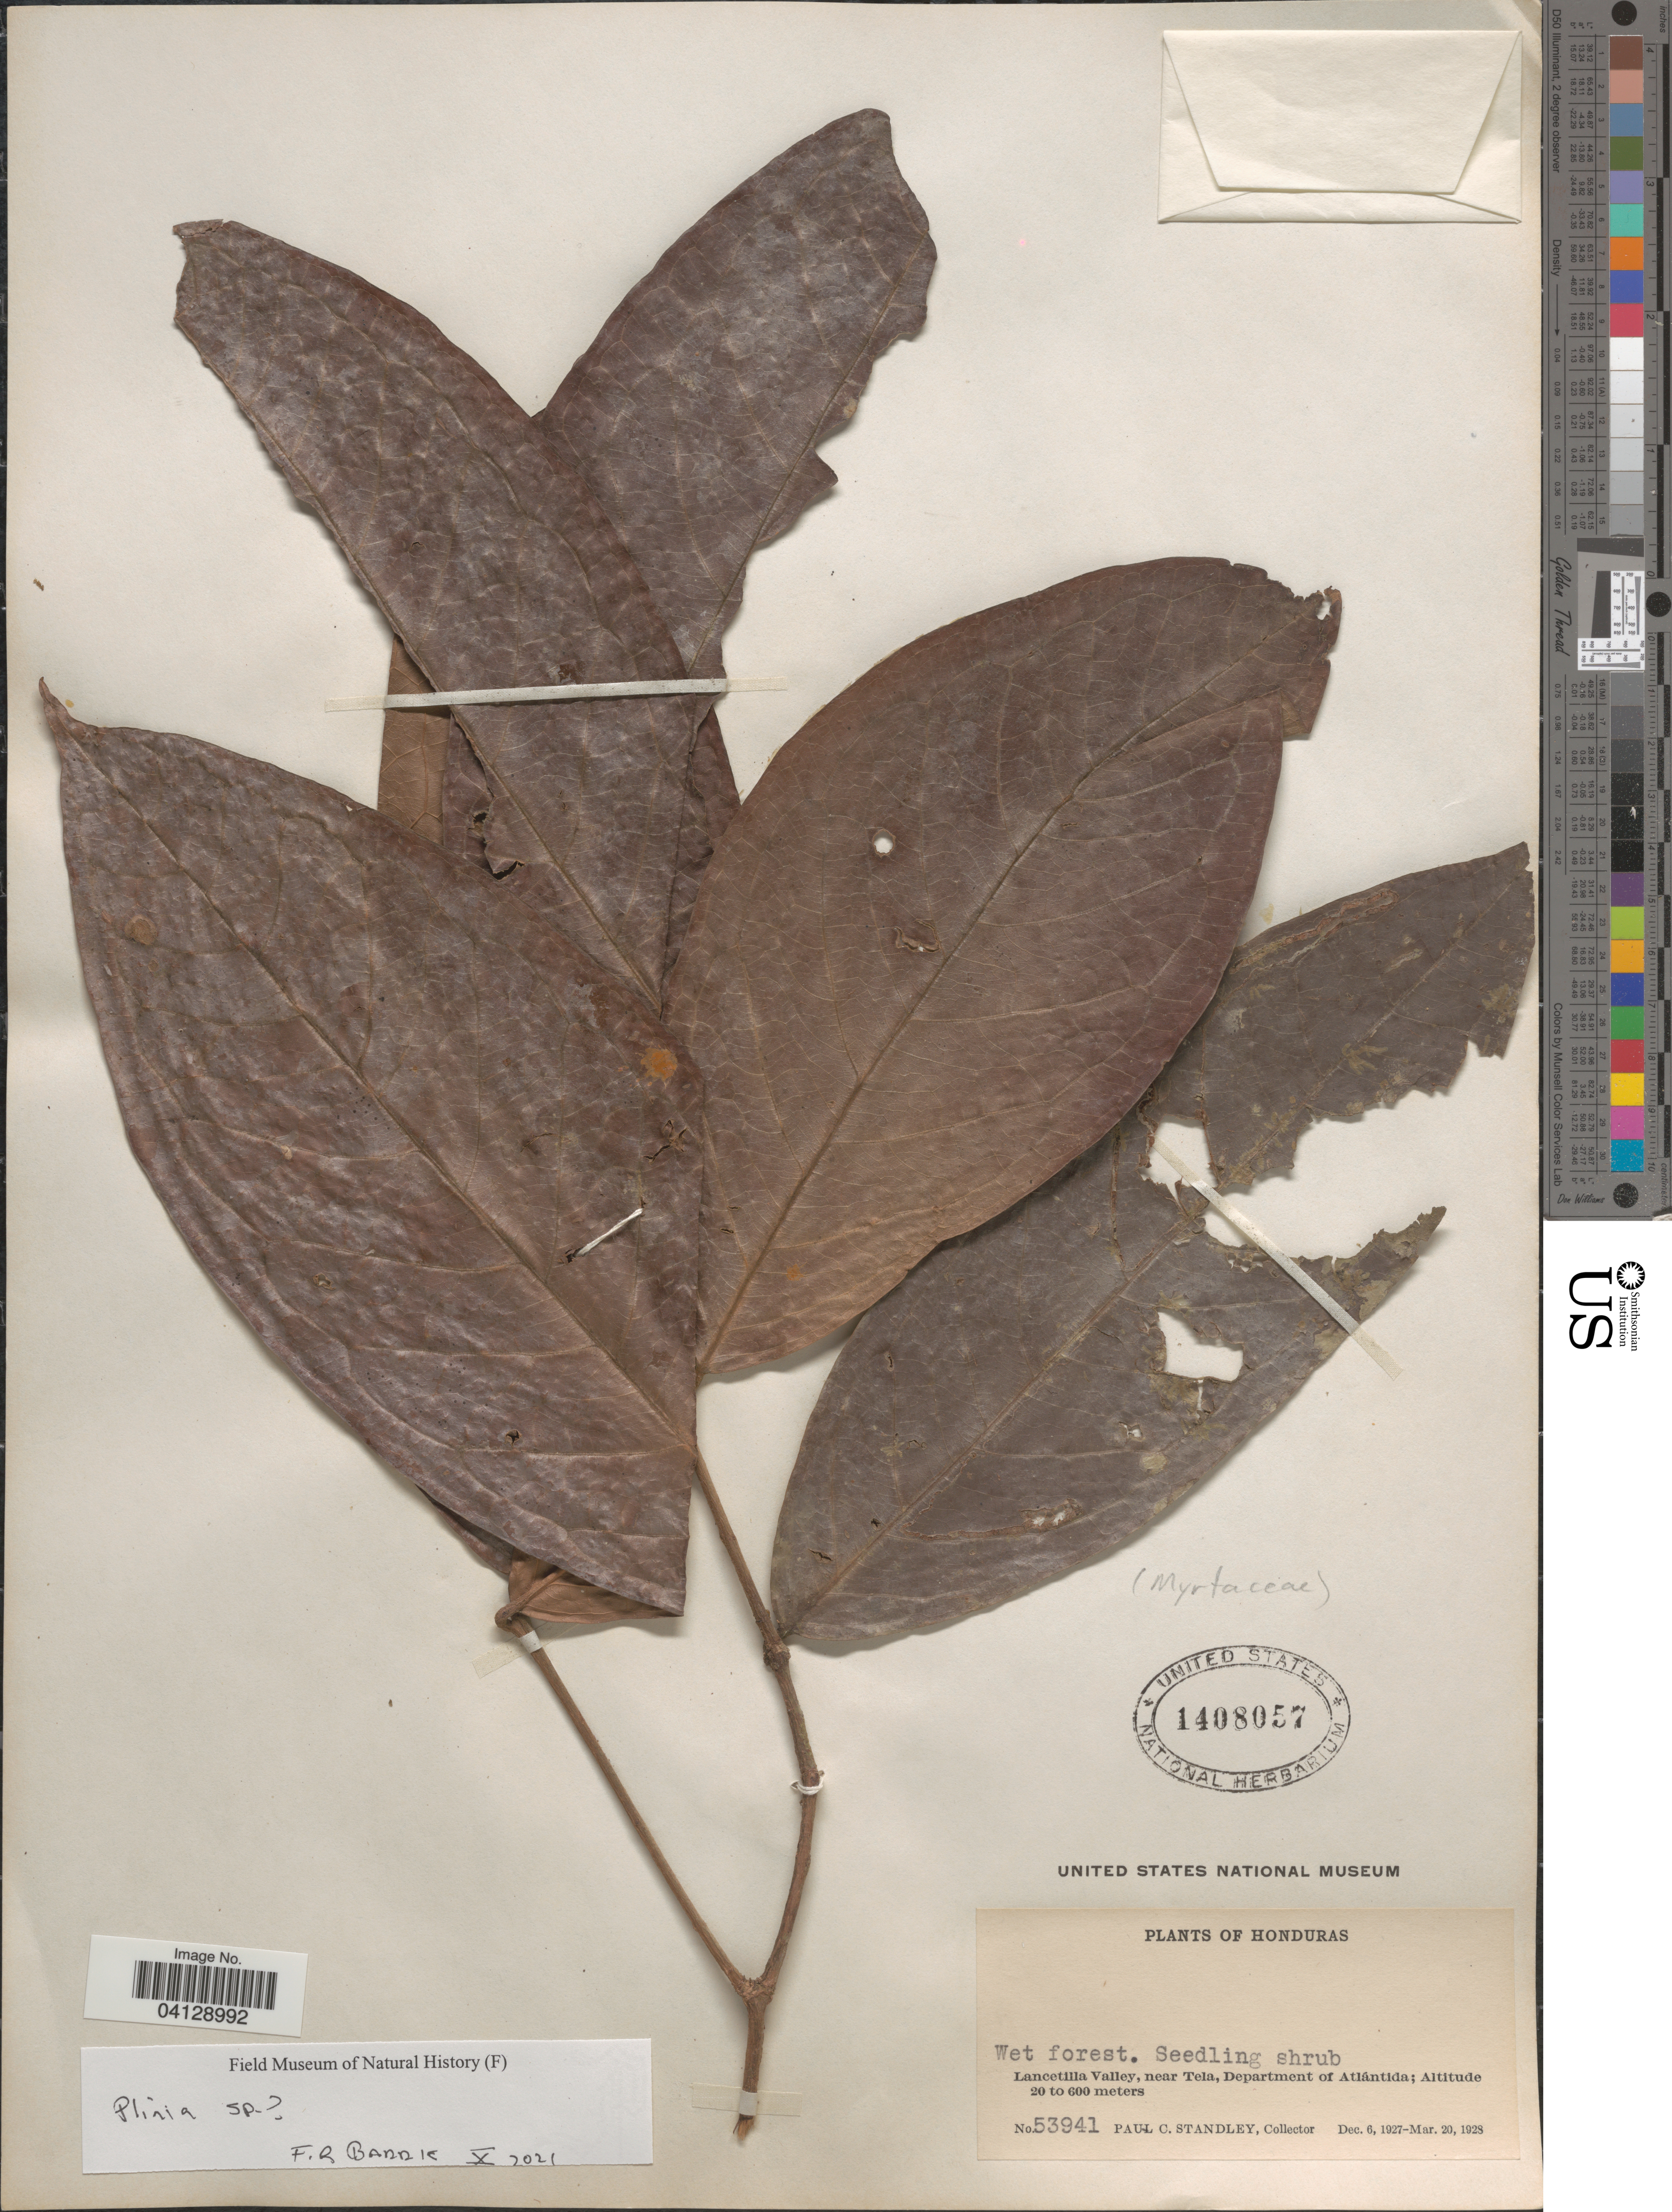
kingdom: Plantae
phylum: Tracheophyta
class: Magnoliopsida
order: Myrtales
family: Myrtaceae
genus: Plinia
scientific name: Plinia sp.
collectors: P. C. Standley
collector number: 53941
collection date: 1927-12-06/1928-03-20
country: Honduras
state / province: Atlantida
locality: Lancetilla Valley, near Tela, Department of Atlántida.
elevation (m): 20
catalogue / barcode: US 1408057